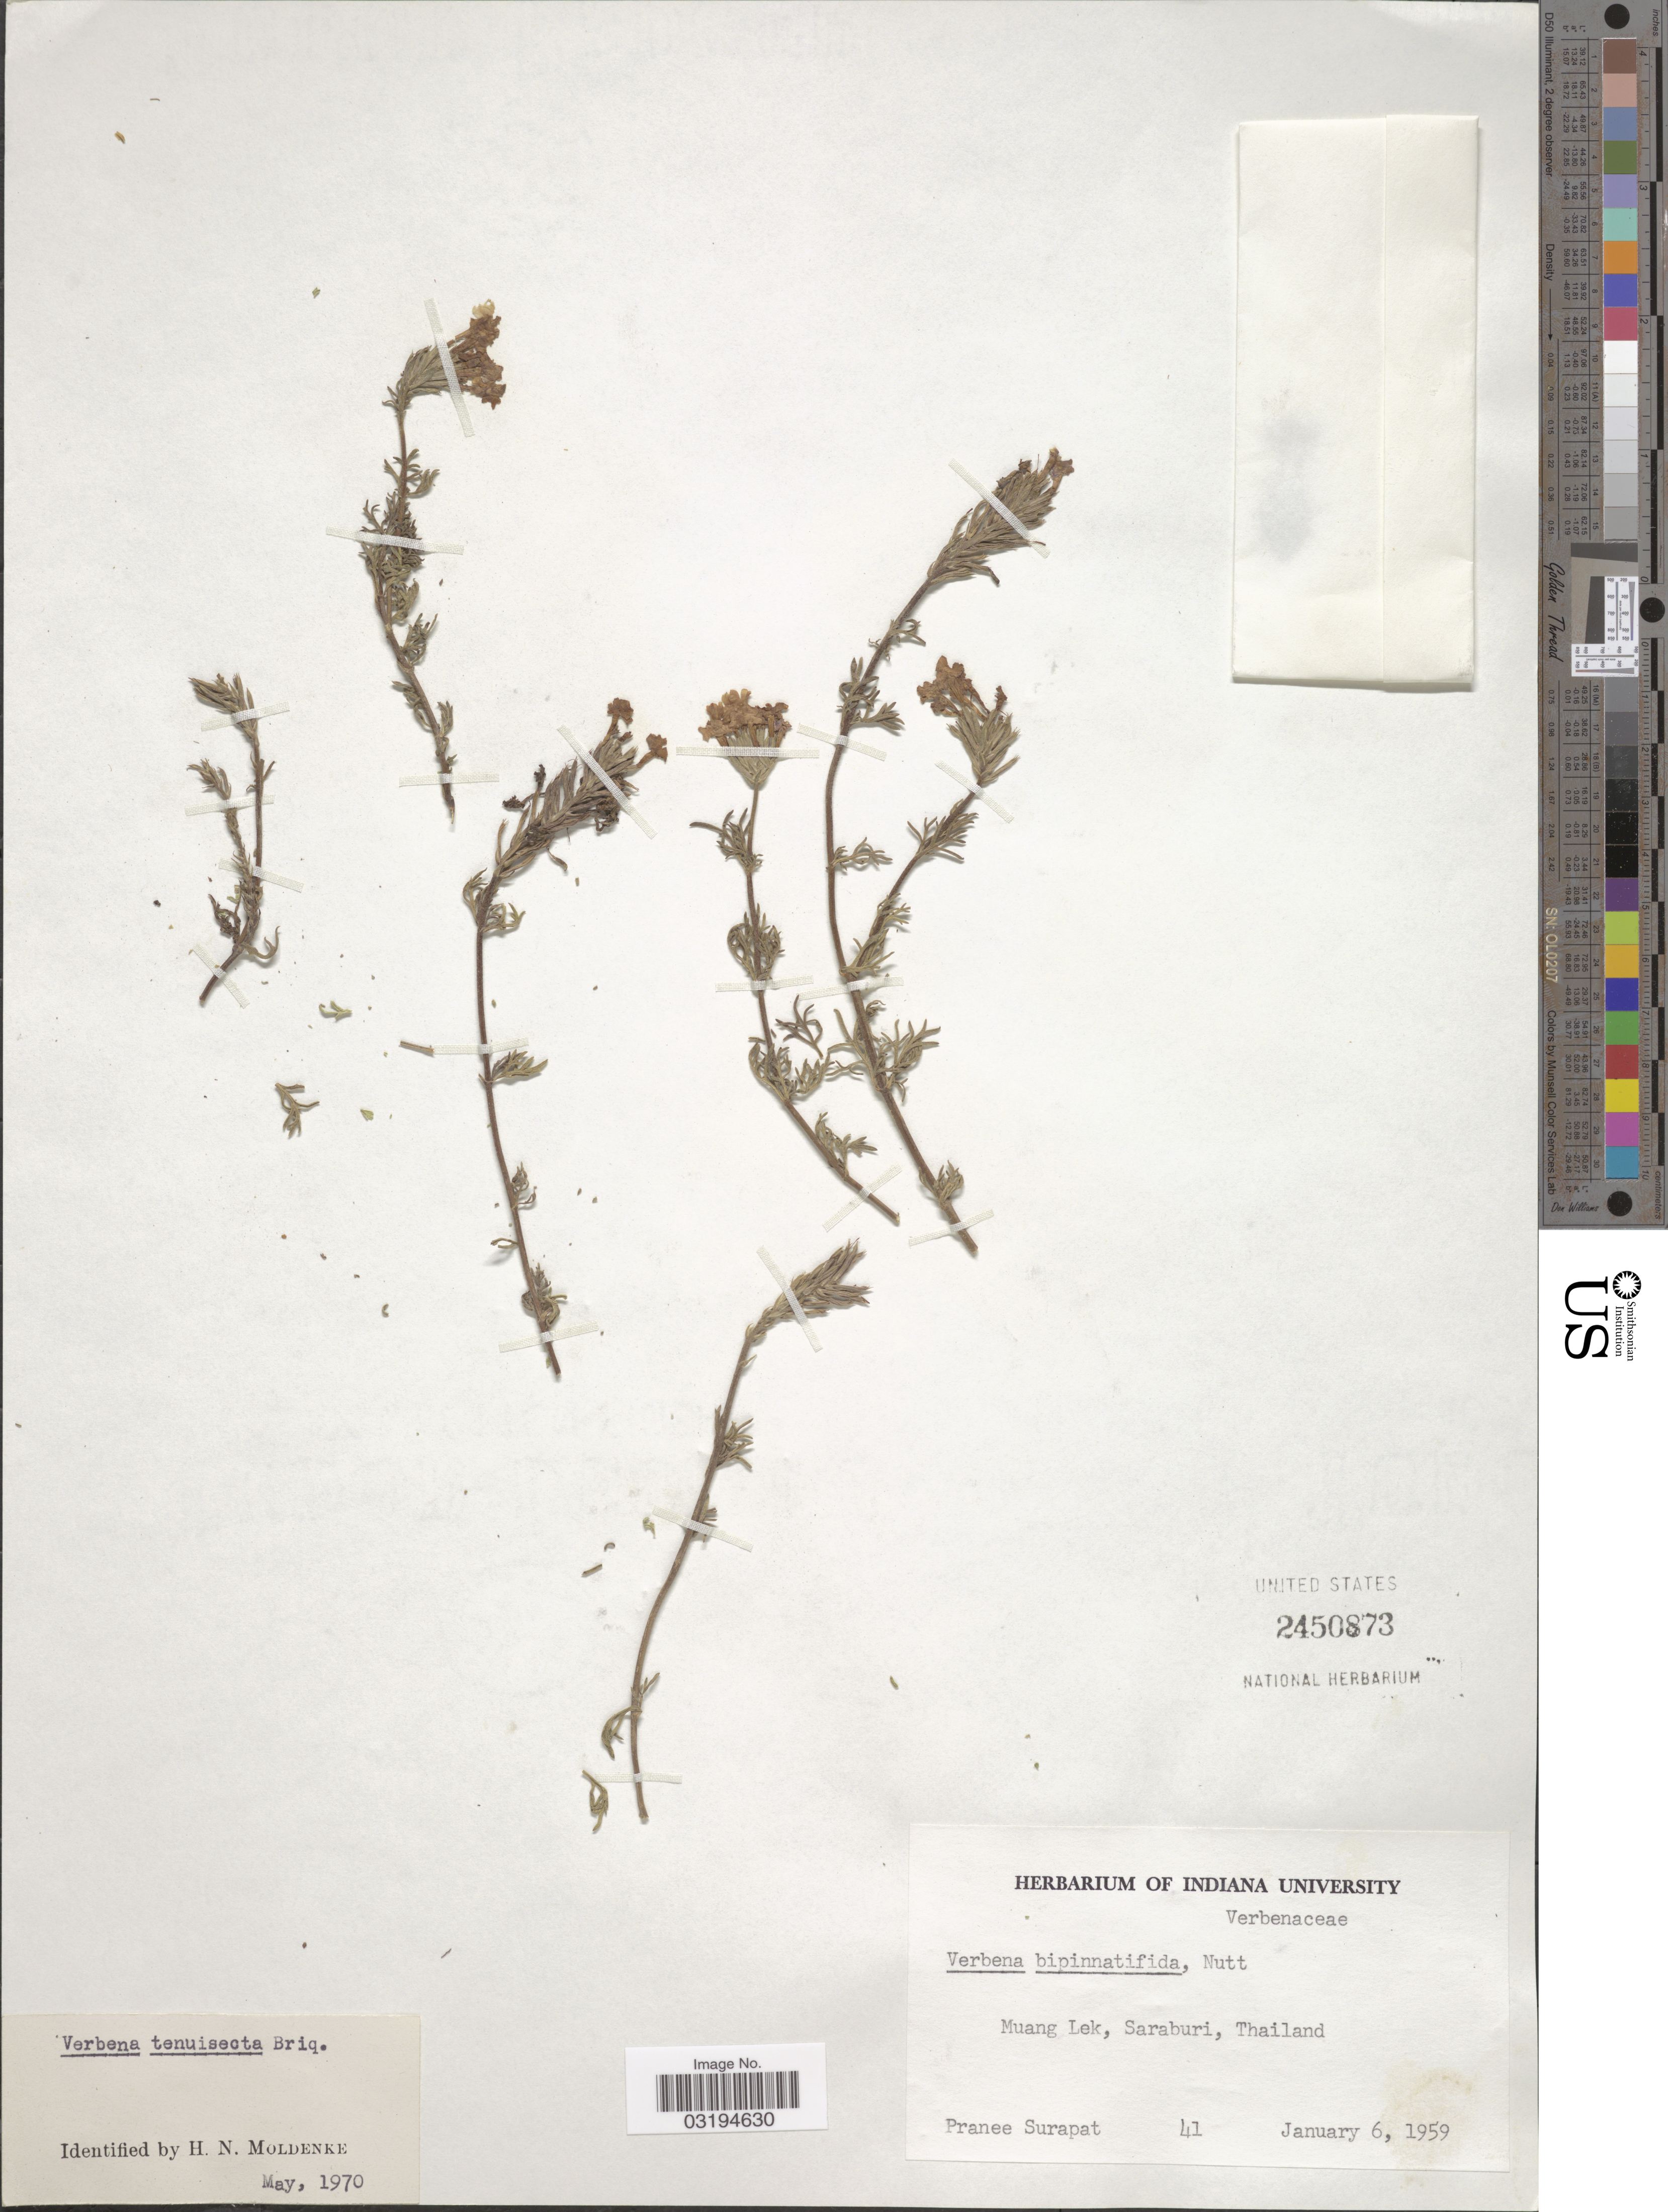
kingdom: Plantae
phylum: Tracheophyta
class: Magnoliopsida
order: Lamiales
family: Verbenaceae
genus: Verbena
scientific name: Verbena tenuisecta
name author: Briq.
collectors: P. Surapat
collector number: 41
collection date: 1959-01-06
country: Thailand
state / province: Saraburi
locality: Muang Lek.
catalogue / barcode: US 2450873